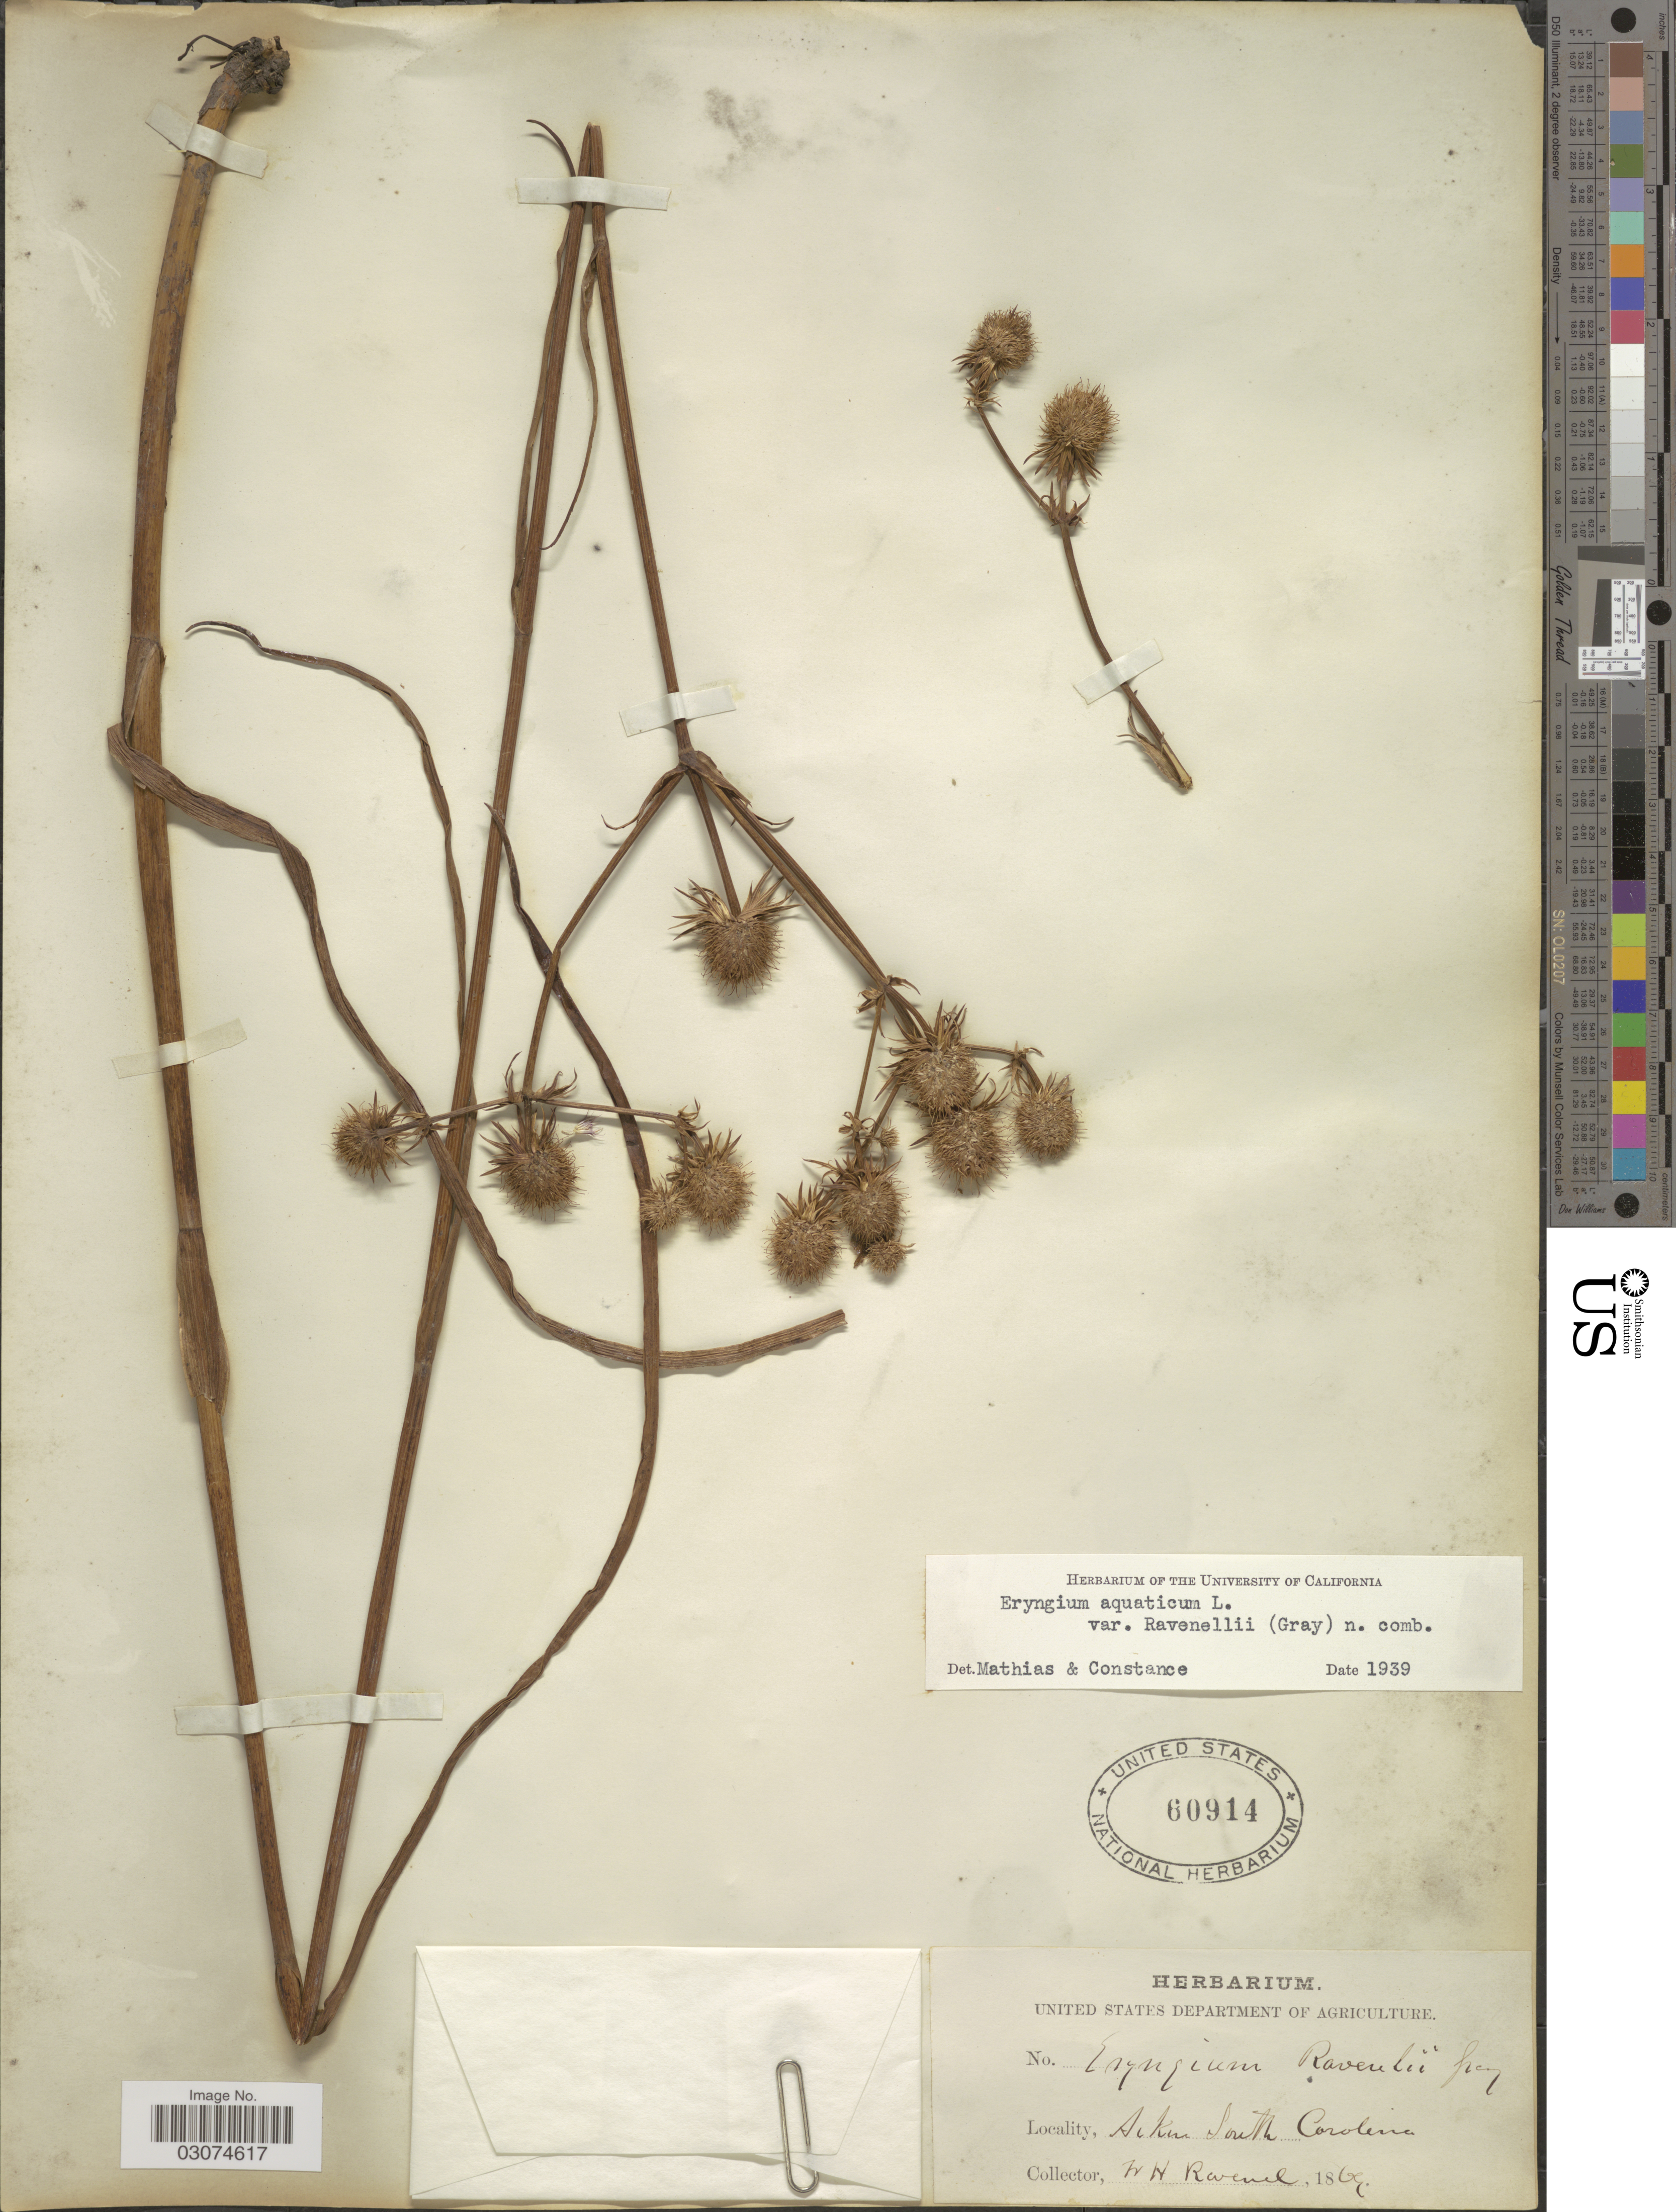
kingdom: Plantae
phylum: Tracheophyta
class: Magnoliopsida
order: Apiales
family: Apiaceae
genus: Eryngium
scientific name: Eryngium aquaticum var. ravenellii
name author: (A. Gray) Mathias & Constance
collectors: H. Ravenel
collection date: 1869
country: United States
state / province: South Carolina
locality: Aiken.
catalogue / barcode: US 60914